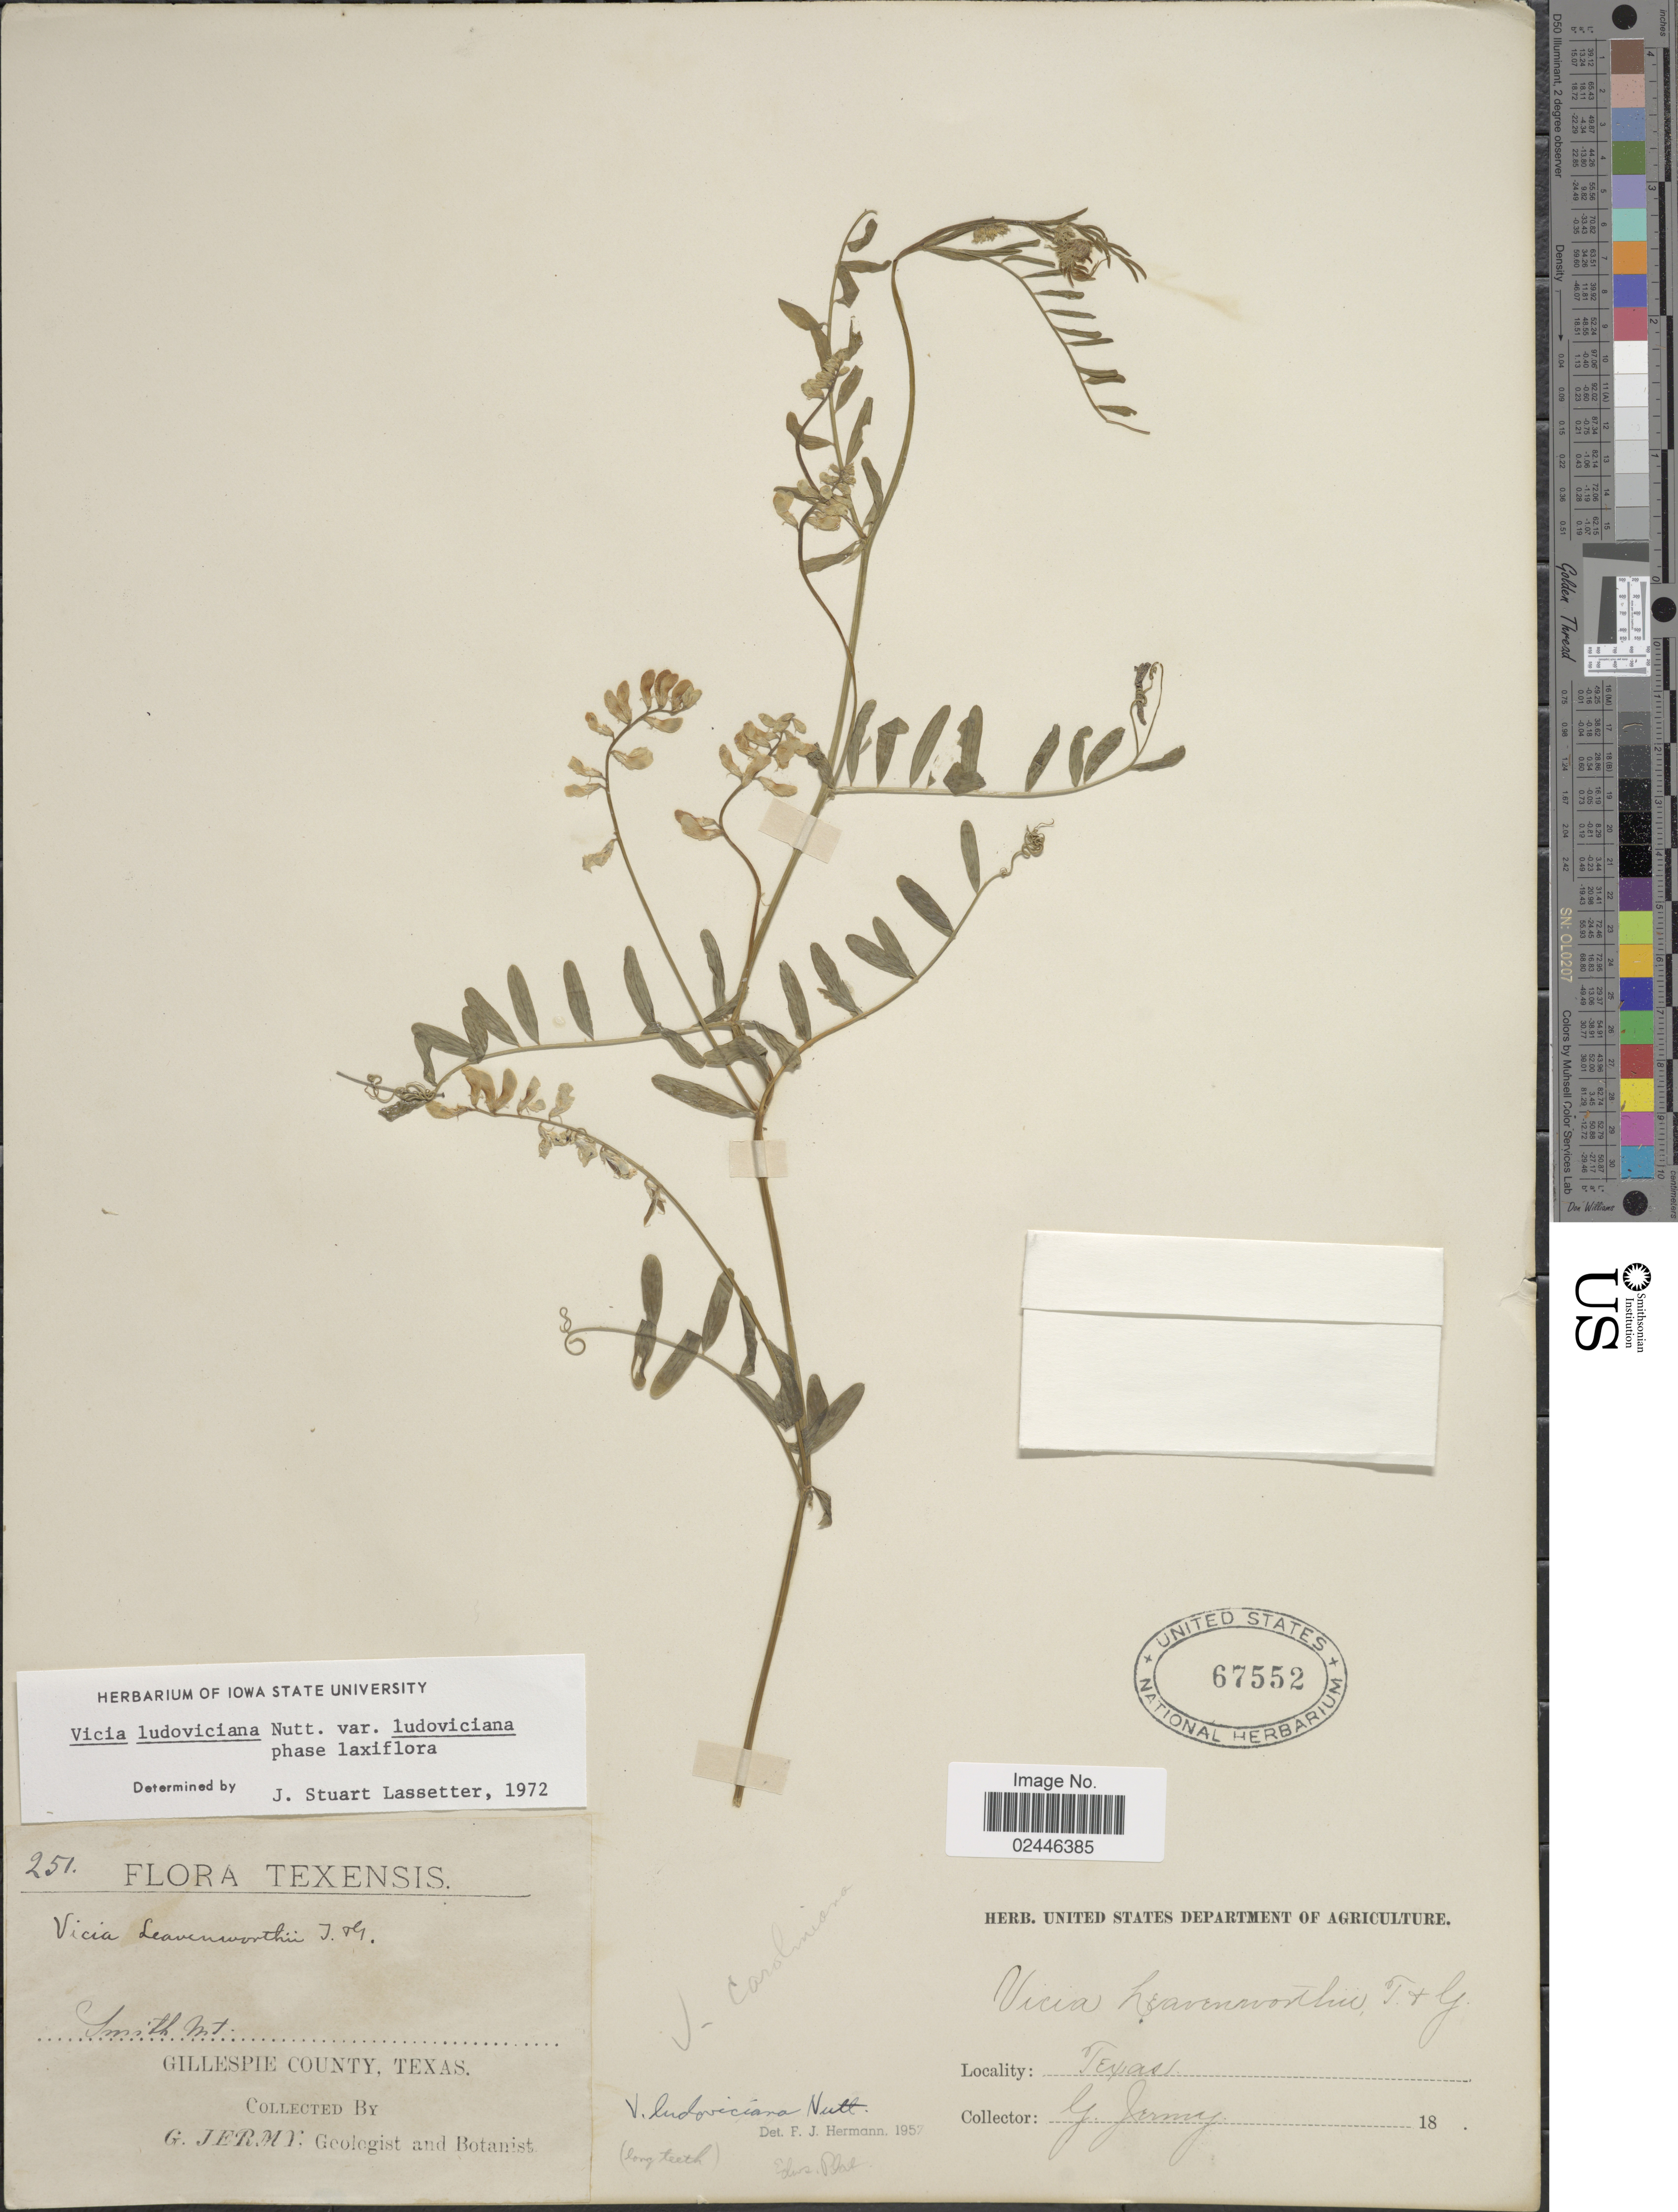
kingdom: Plantae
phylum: Tracheophyta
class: Magnoliopsida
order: Fabales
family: Fabaceae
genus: Vicia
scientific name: Vicia ludoviciana var. ludoviciana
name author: Nutt. ex Torr. & A. Gray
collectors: G. Jermy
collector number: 251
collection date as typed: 18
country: United States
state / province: Texas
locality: Smith Mt, Gillespie County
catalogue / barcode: US 67552